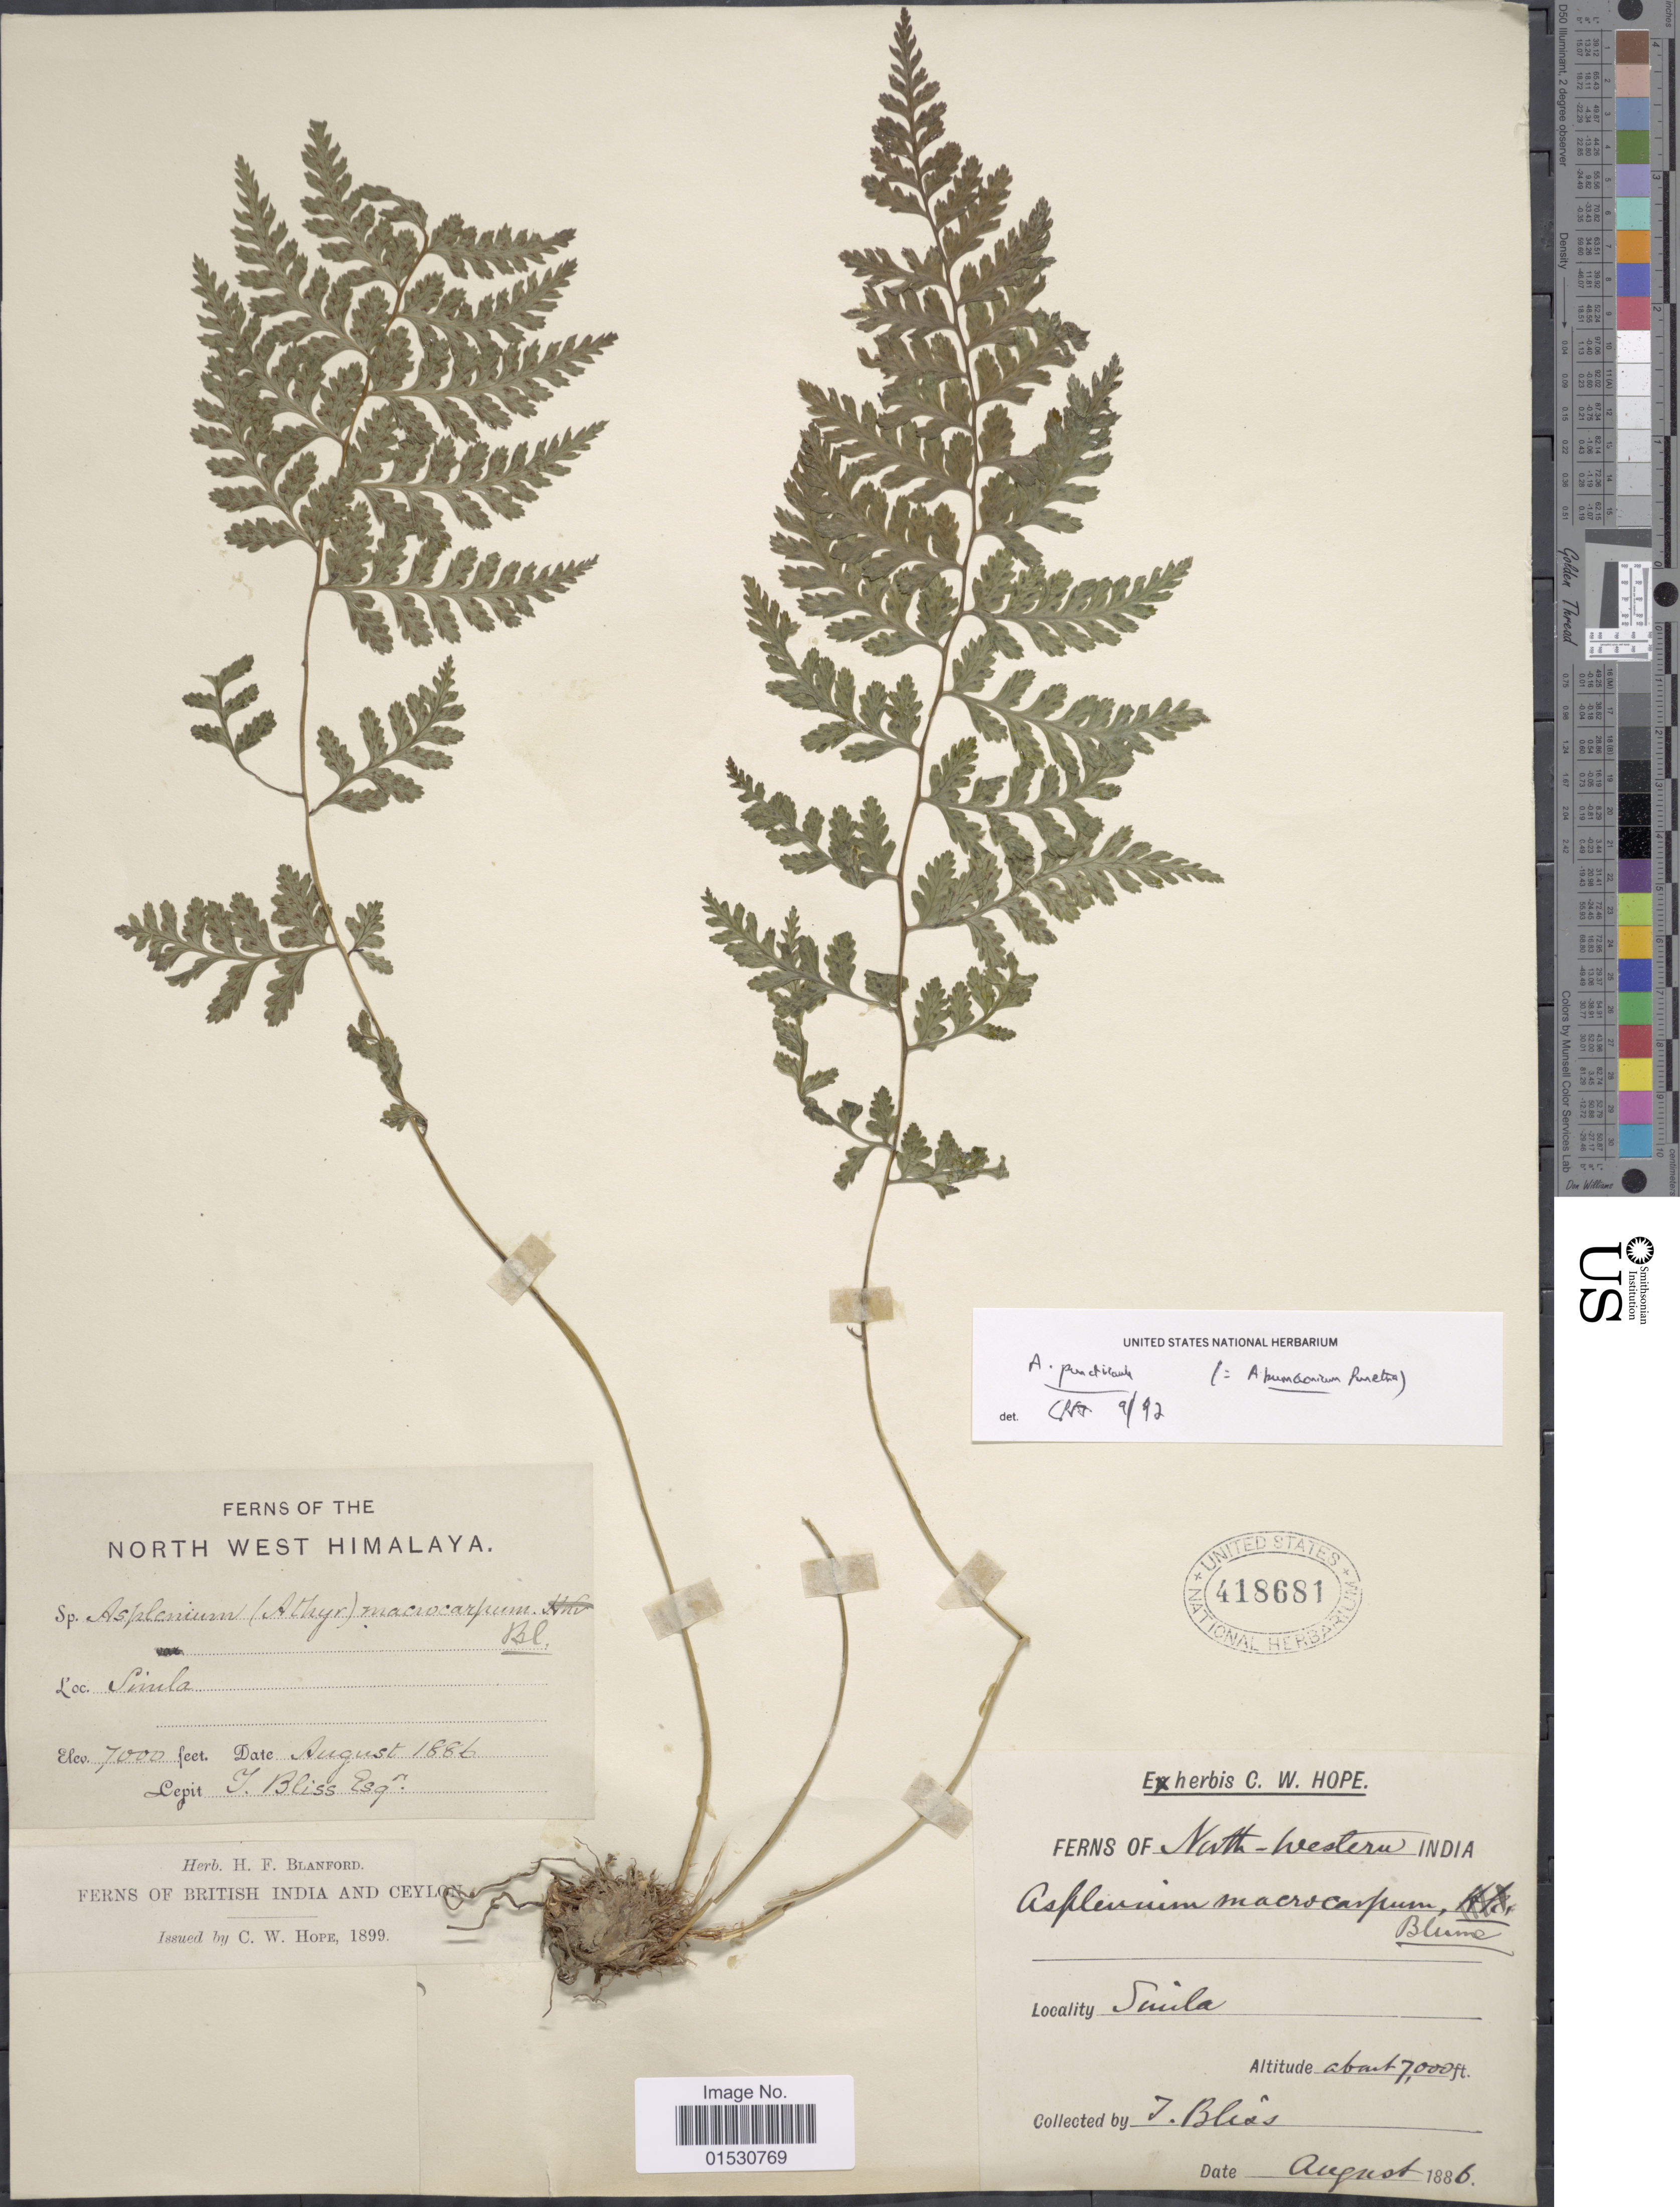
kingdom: Plantae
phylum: Tracheophyta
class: Polypodiopsida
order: Polypodiales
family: Athyriaceae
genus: Athyrium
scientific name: Athyrium macrocarpon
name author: Bedd.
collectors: J. Bliss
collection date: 1886-08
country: India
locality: North West Himalaya, Simla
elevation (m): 2134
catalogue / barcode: US 418681